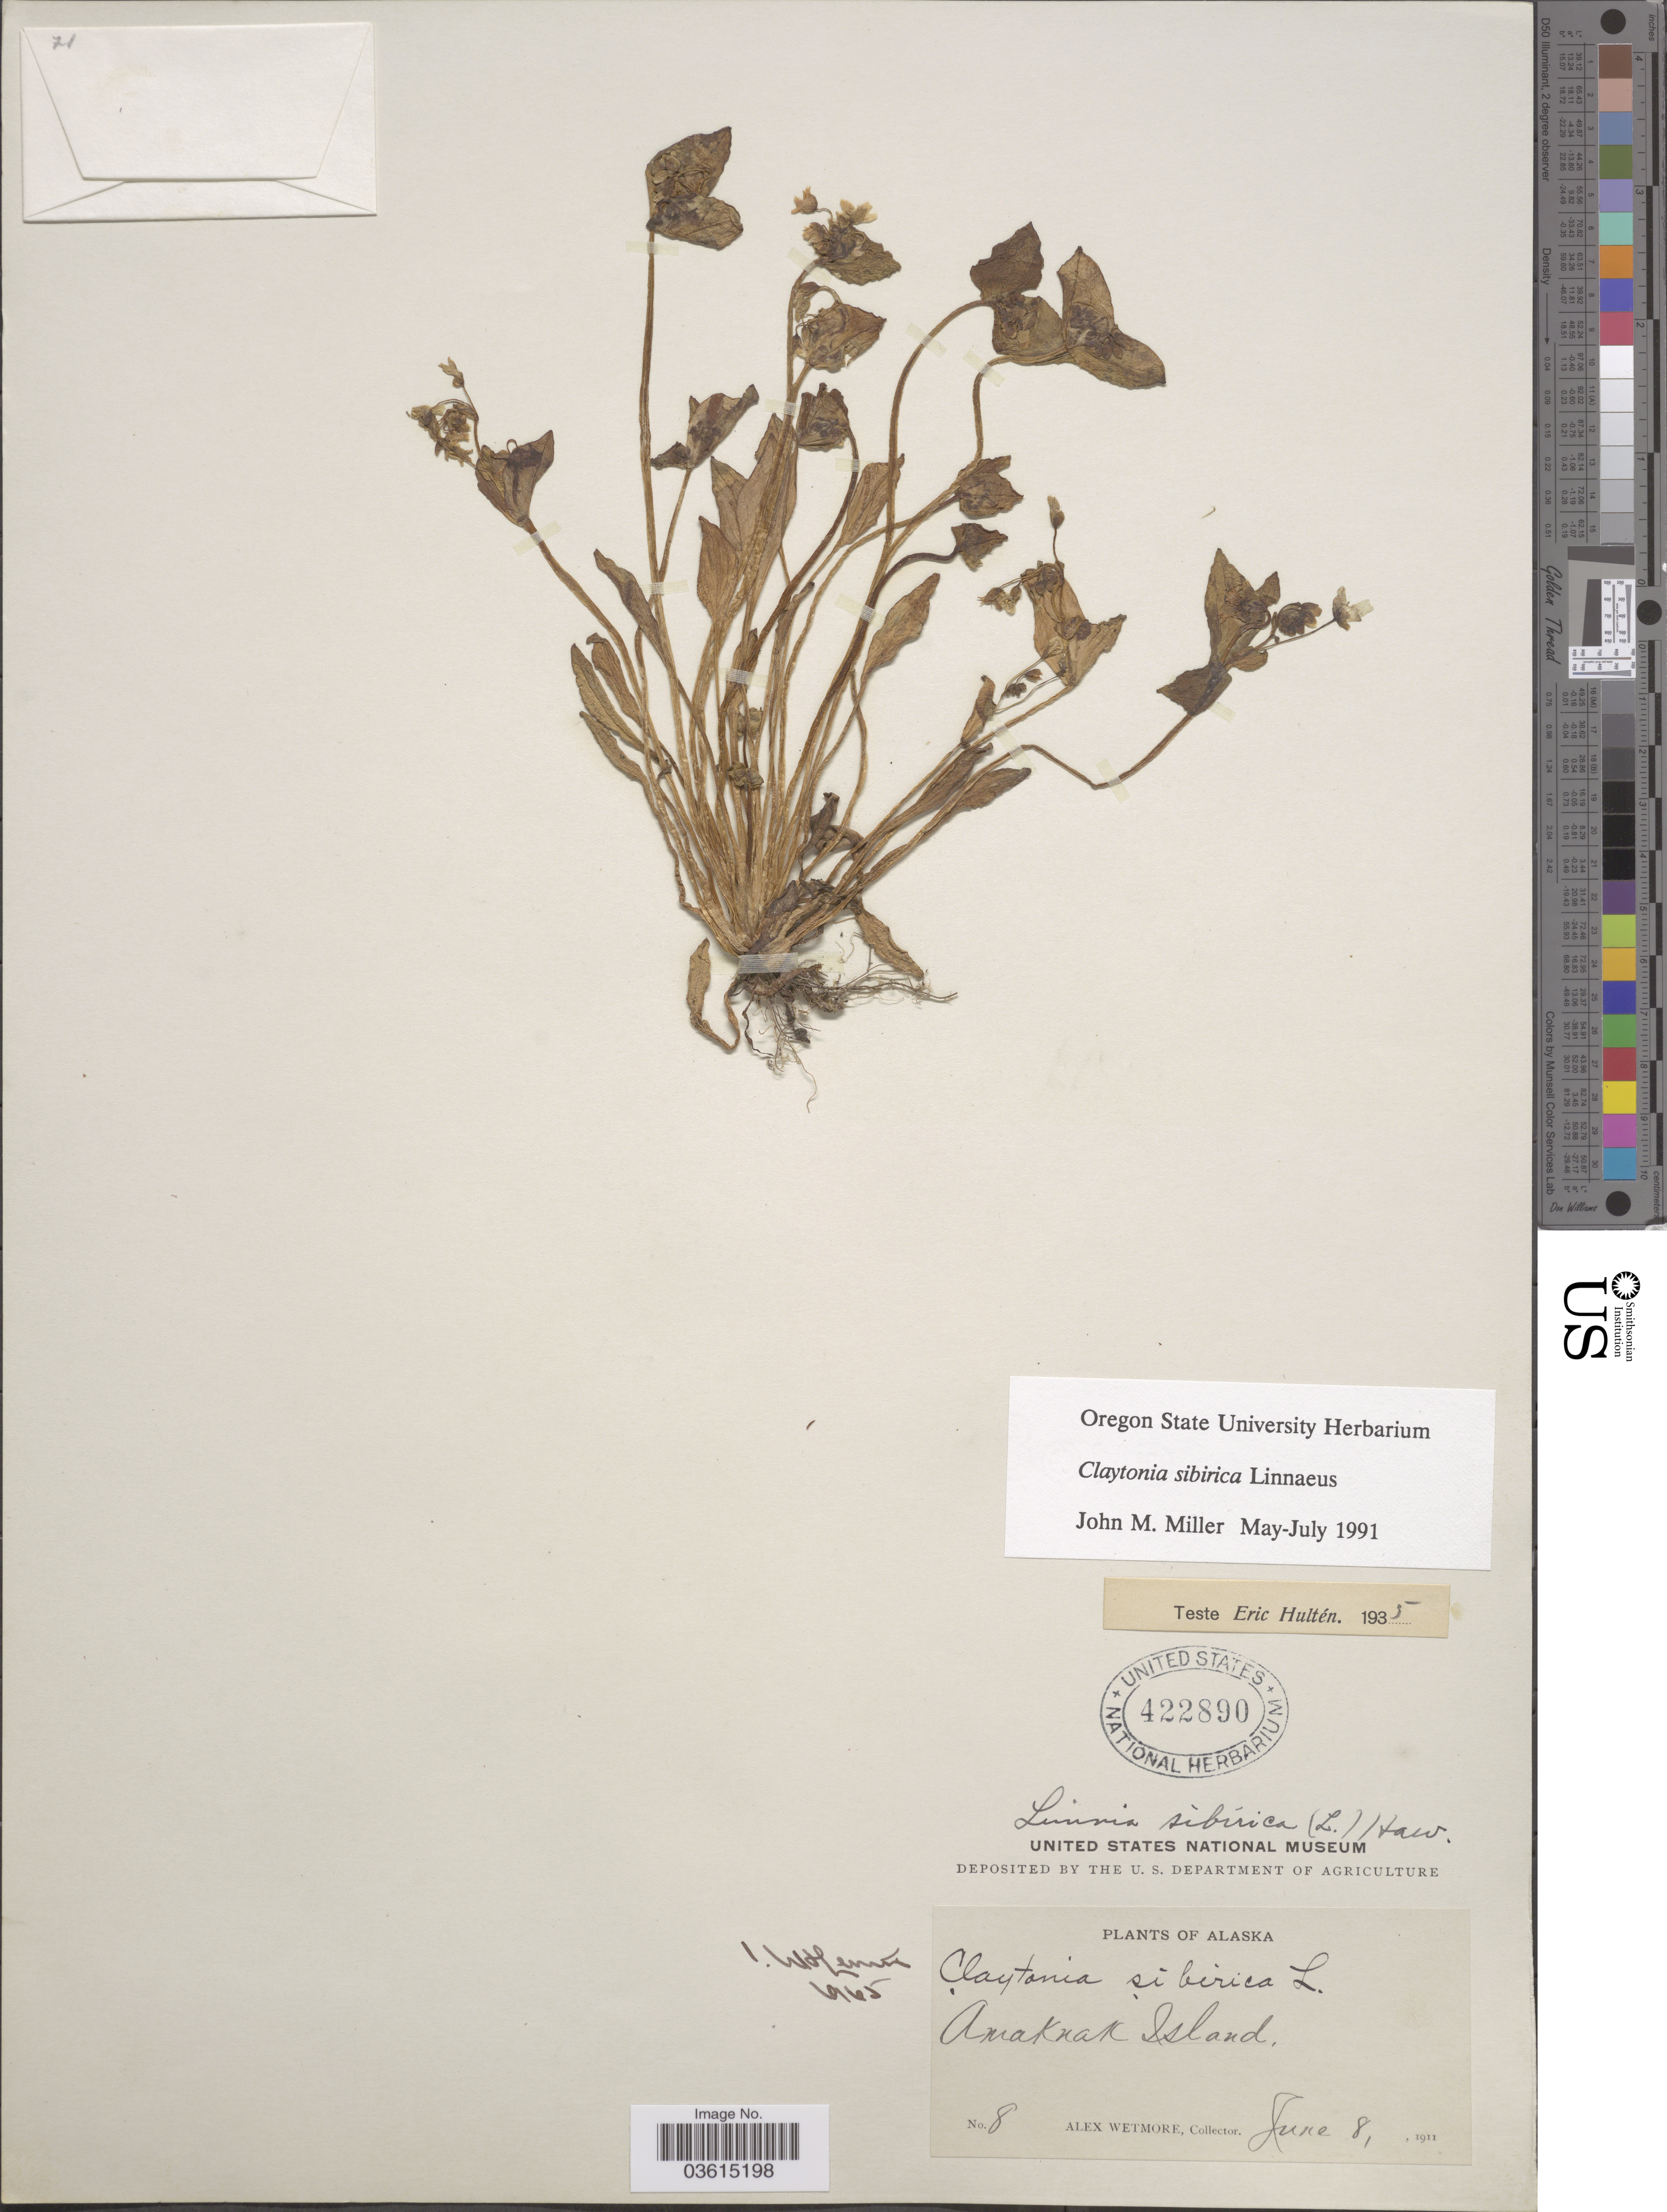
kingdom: Plantae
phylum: Tracheophyta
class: Magnoliopsida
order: Caryophyllales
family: Montiaceae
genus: Claytonia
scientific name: Claytonia sibirica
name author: L.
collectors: A. Wetmore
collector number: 8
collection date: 1911-06-08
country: United States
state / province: Alaska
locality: Amaknak Island.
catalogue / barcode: US 422890